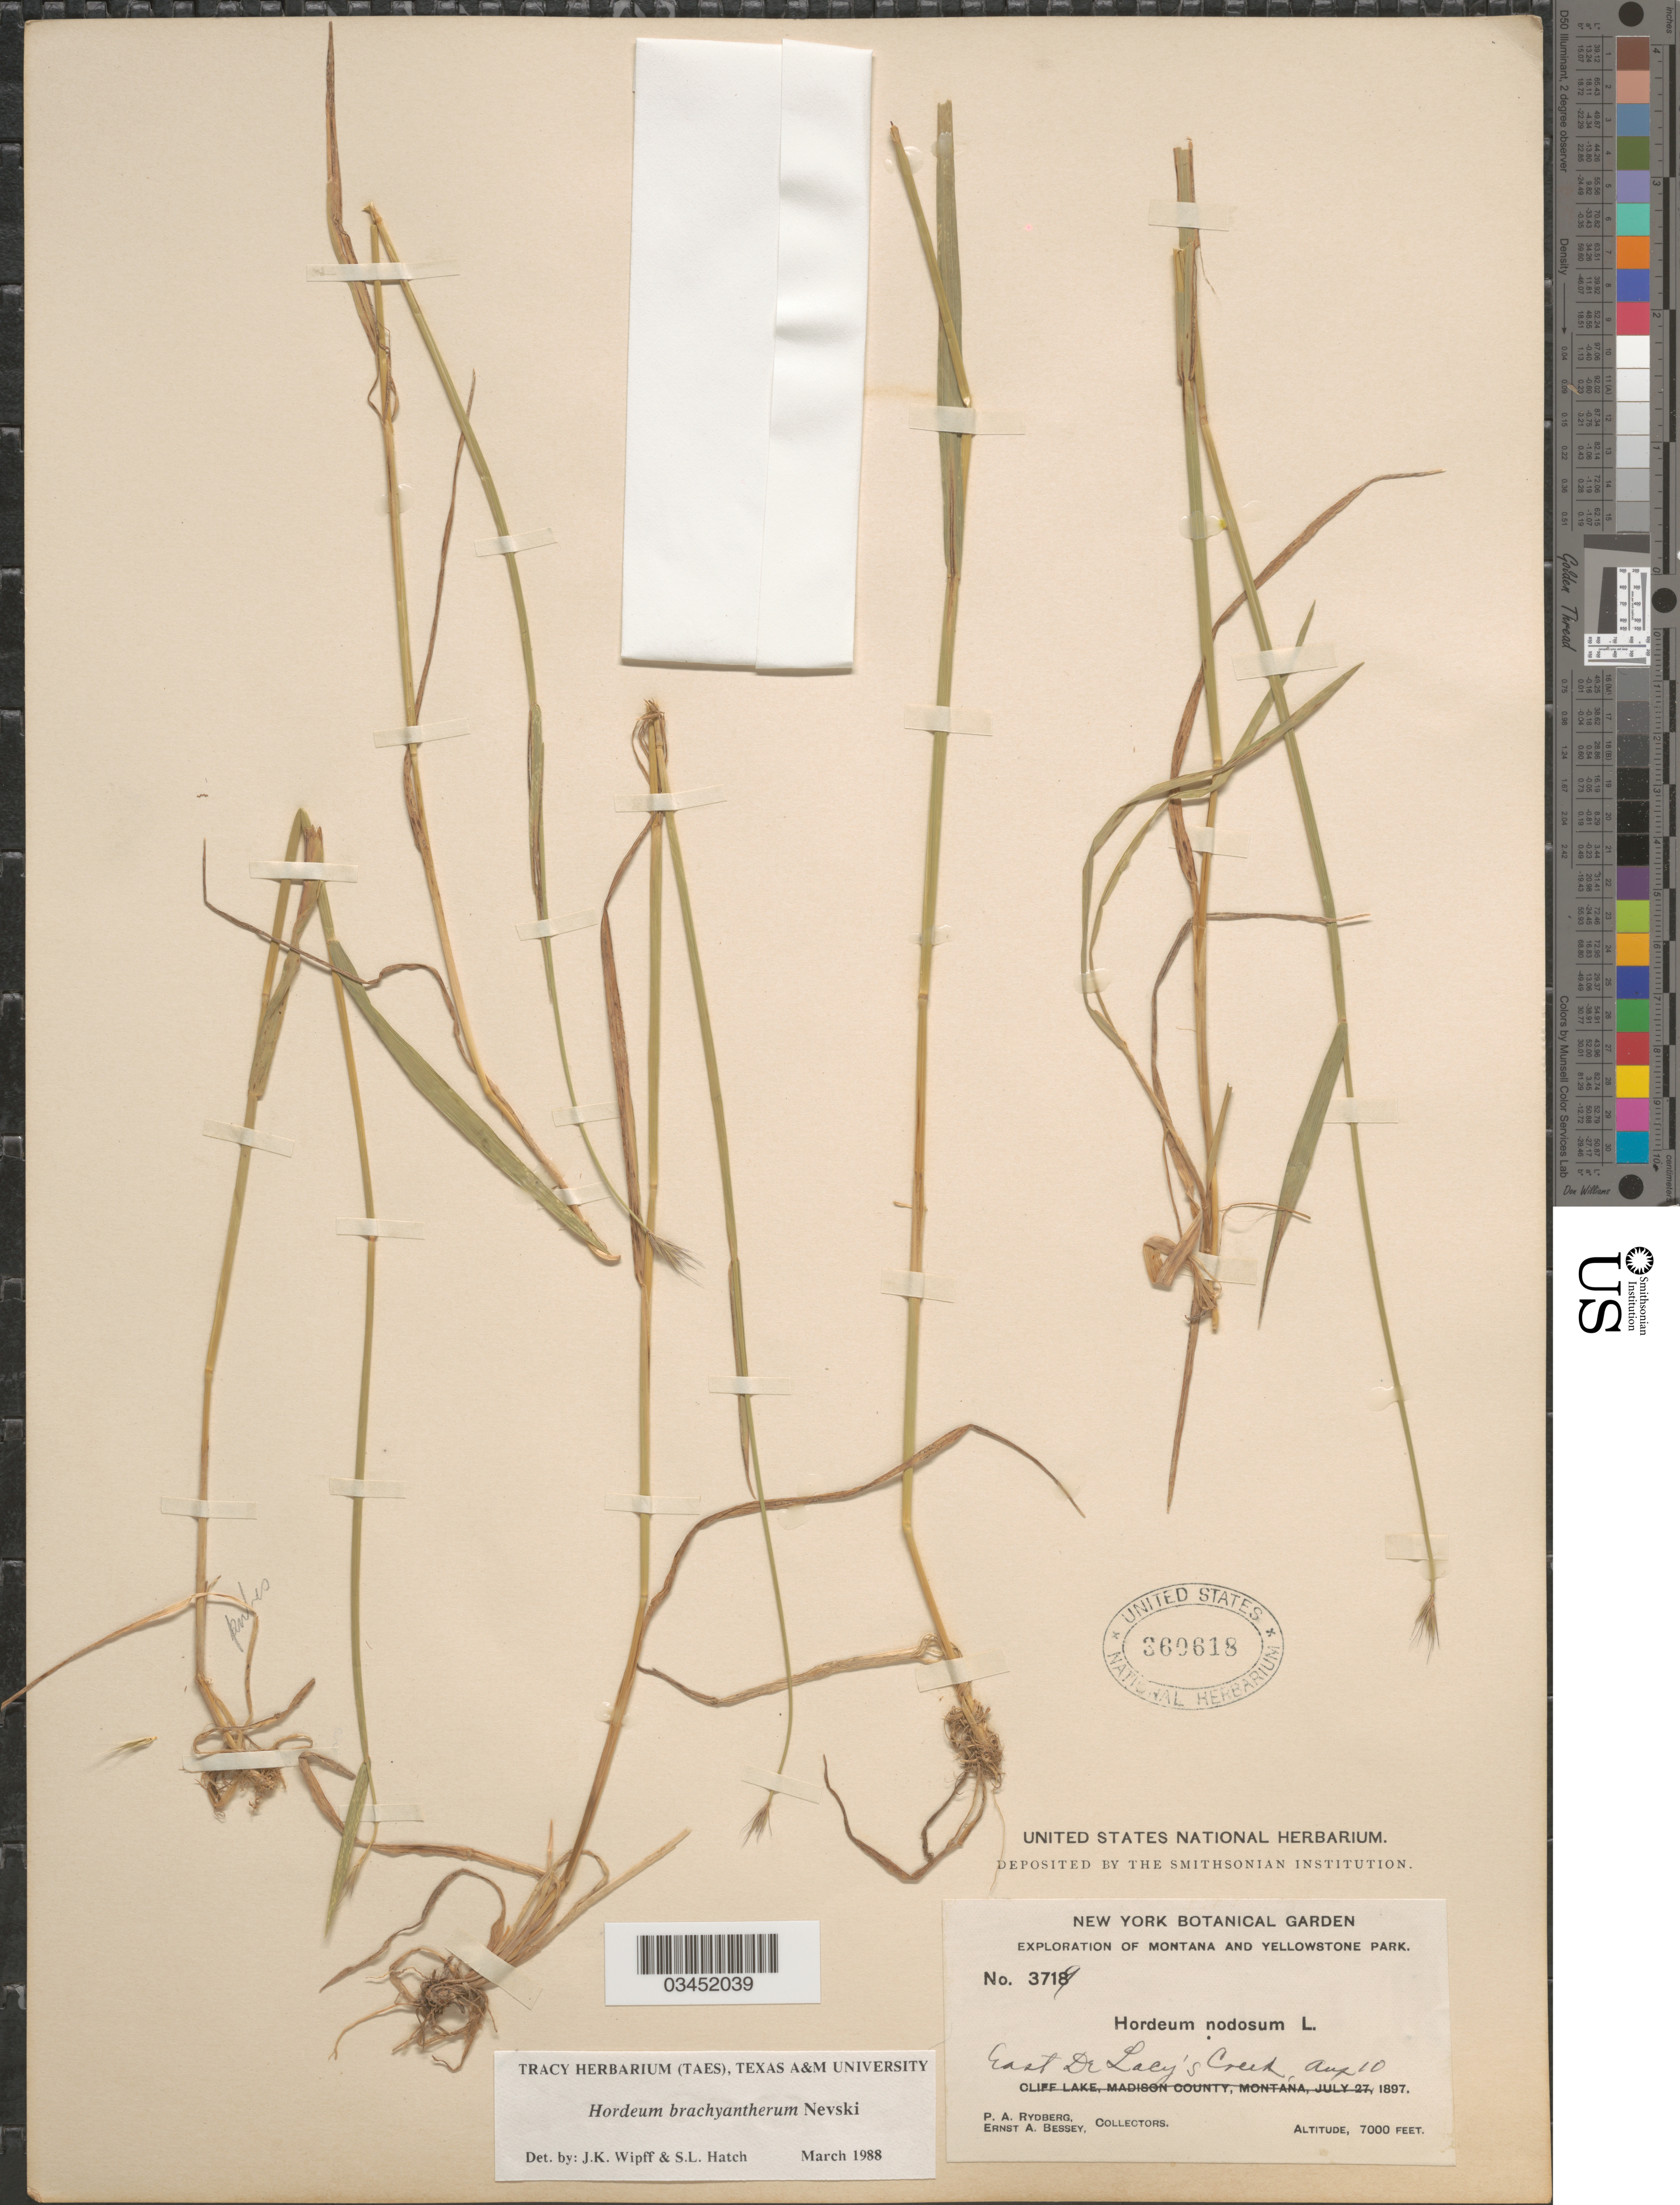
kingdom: Plantae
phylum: Tracheophyta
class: Liliopsida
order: Poales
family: Poaceae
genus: Hordeum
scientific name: Hordeum brachyantherum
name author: Nevski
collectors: P. A. Rydberg & E. A. Bessey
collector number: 3719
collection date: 1897-08-10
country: United States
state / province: Wyoming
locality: Exploration of Montana and Yellowstone Park. East Dr Lacy's Creek.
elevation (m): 2134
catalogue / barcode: US 360618